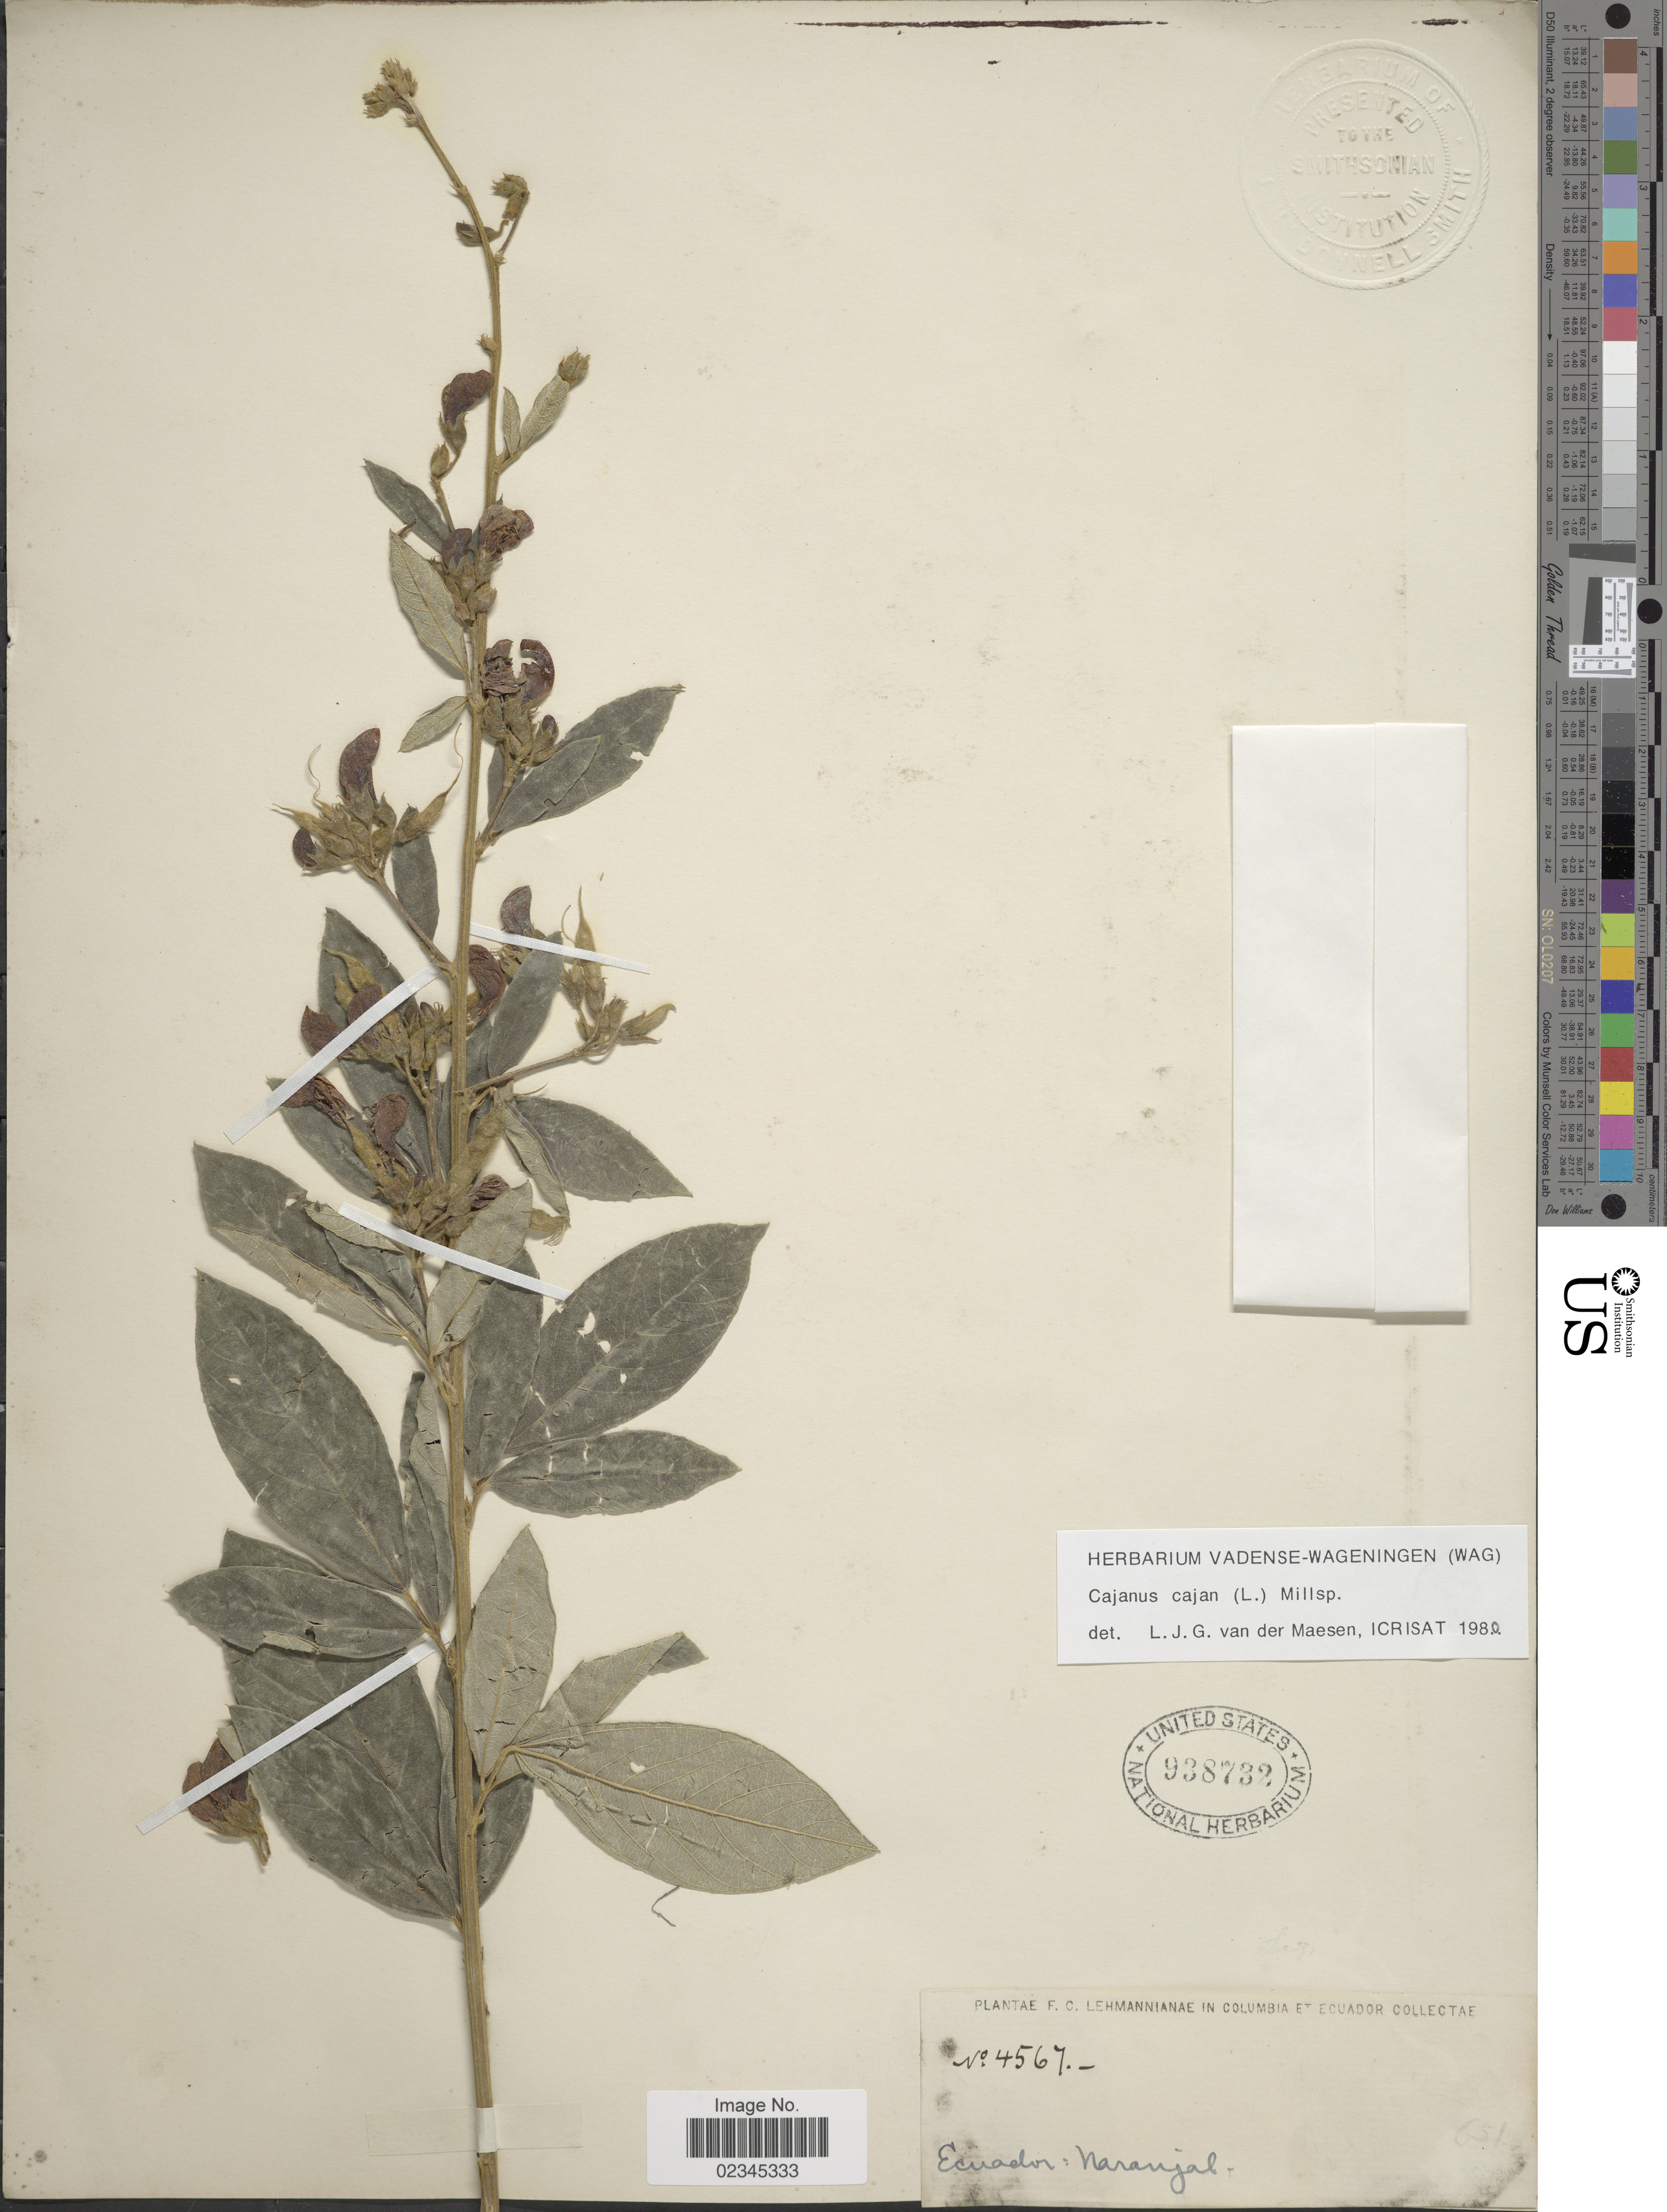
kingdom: Plantae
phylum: Tracheophyta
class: Magnoliopsida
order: Fabales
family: Fabaceae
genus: Cajanus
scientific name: Cajanus cajan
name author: (L.) Huth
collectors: F. C. Lehmann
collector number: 4567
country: Ecuador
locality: Naranjal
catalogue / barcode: US 938732